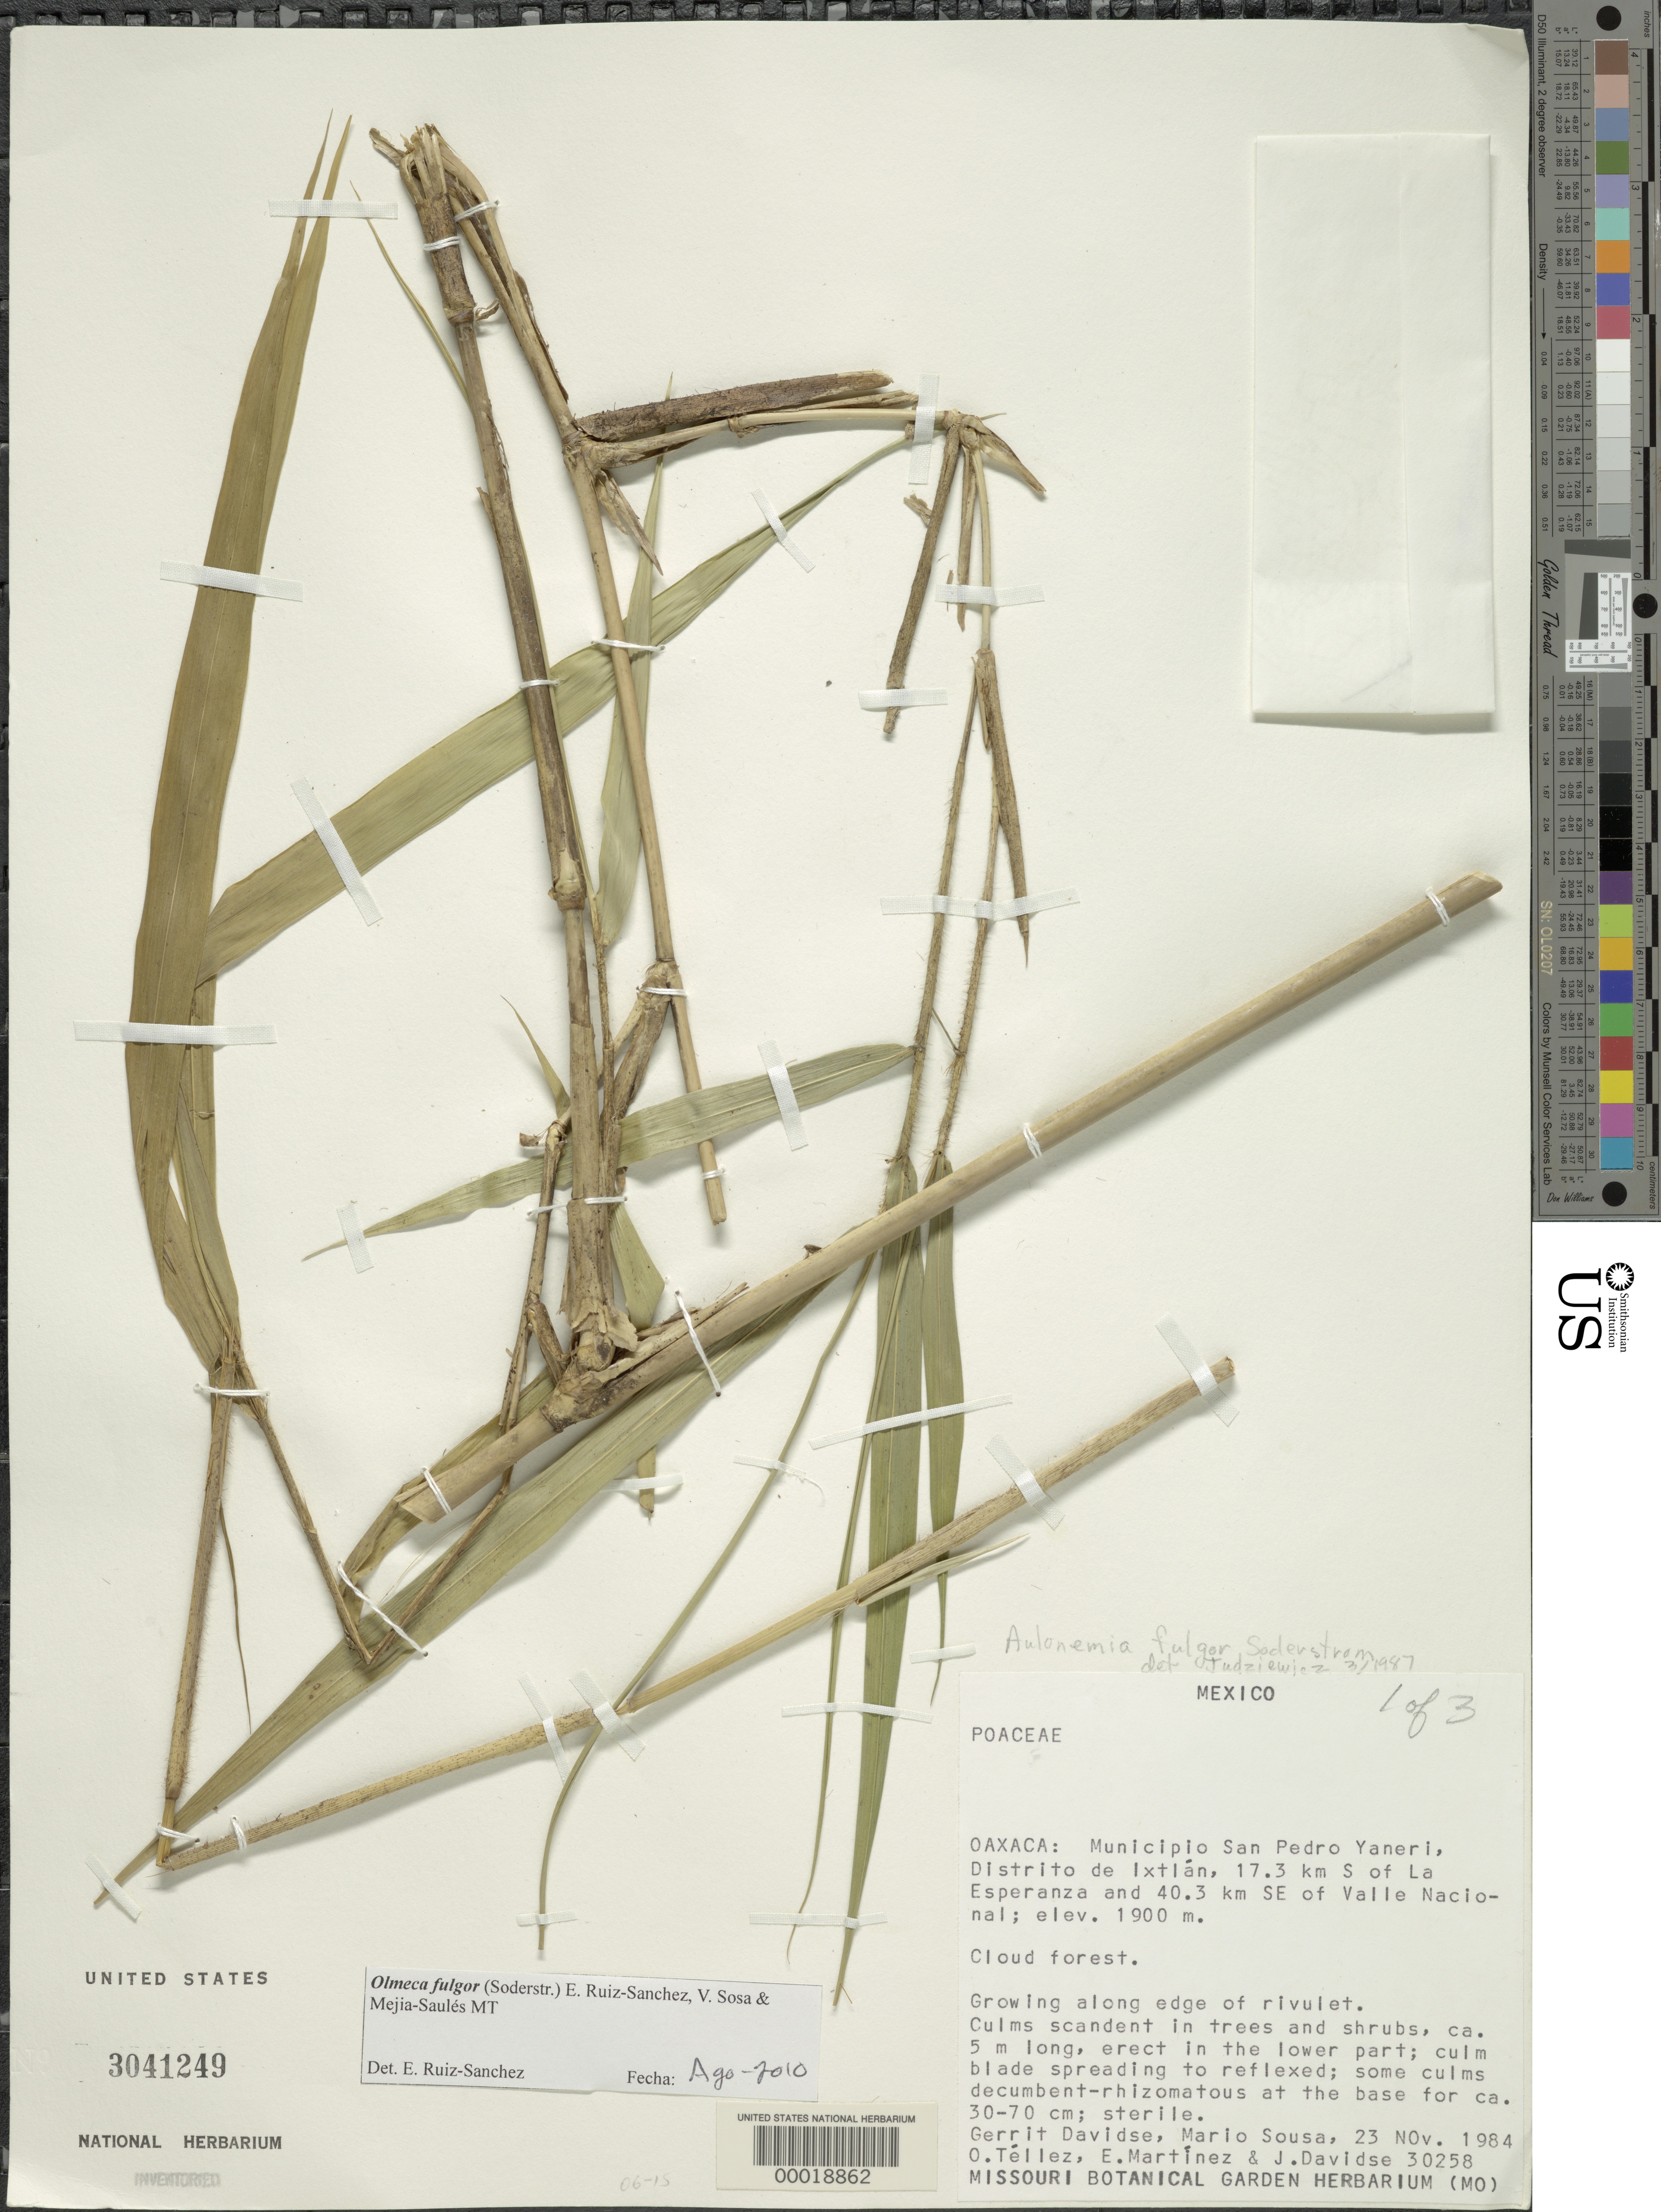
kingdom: Plantae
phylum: Tracheophyta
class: Liliopsida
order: Poales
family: Poaceae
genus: Olmeca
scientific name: Olmeca fulgor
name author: (Soderstr.) Ruíz-Sanchez et al.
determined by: Ruíz-Sanchez, E.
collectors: G. Davidse, M. Sousa S., O. Téllez V., E. Martínez & J. Davidse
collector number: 30258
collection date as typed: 23 Nov 1984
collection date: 1984-11-23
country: Mexico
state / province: Oaxaca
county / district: San Pedro Yaneri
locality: Ixtlan, S of La Esperanza, SE of Valle Nacional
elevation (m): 1900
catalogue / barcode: US 3041249